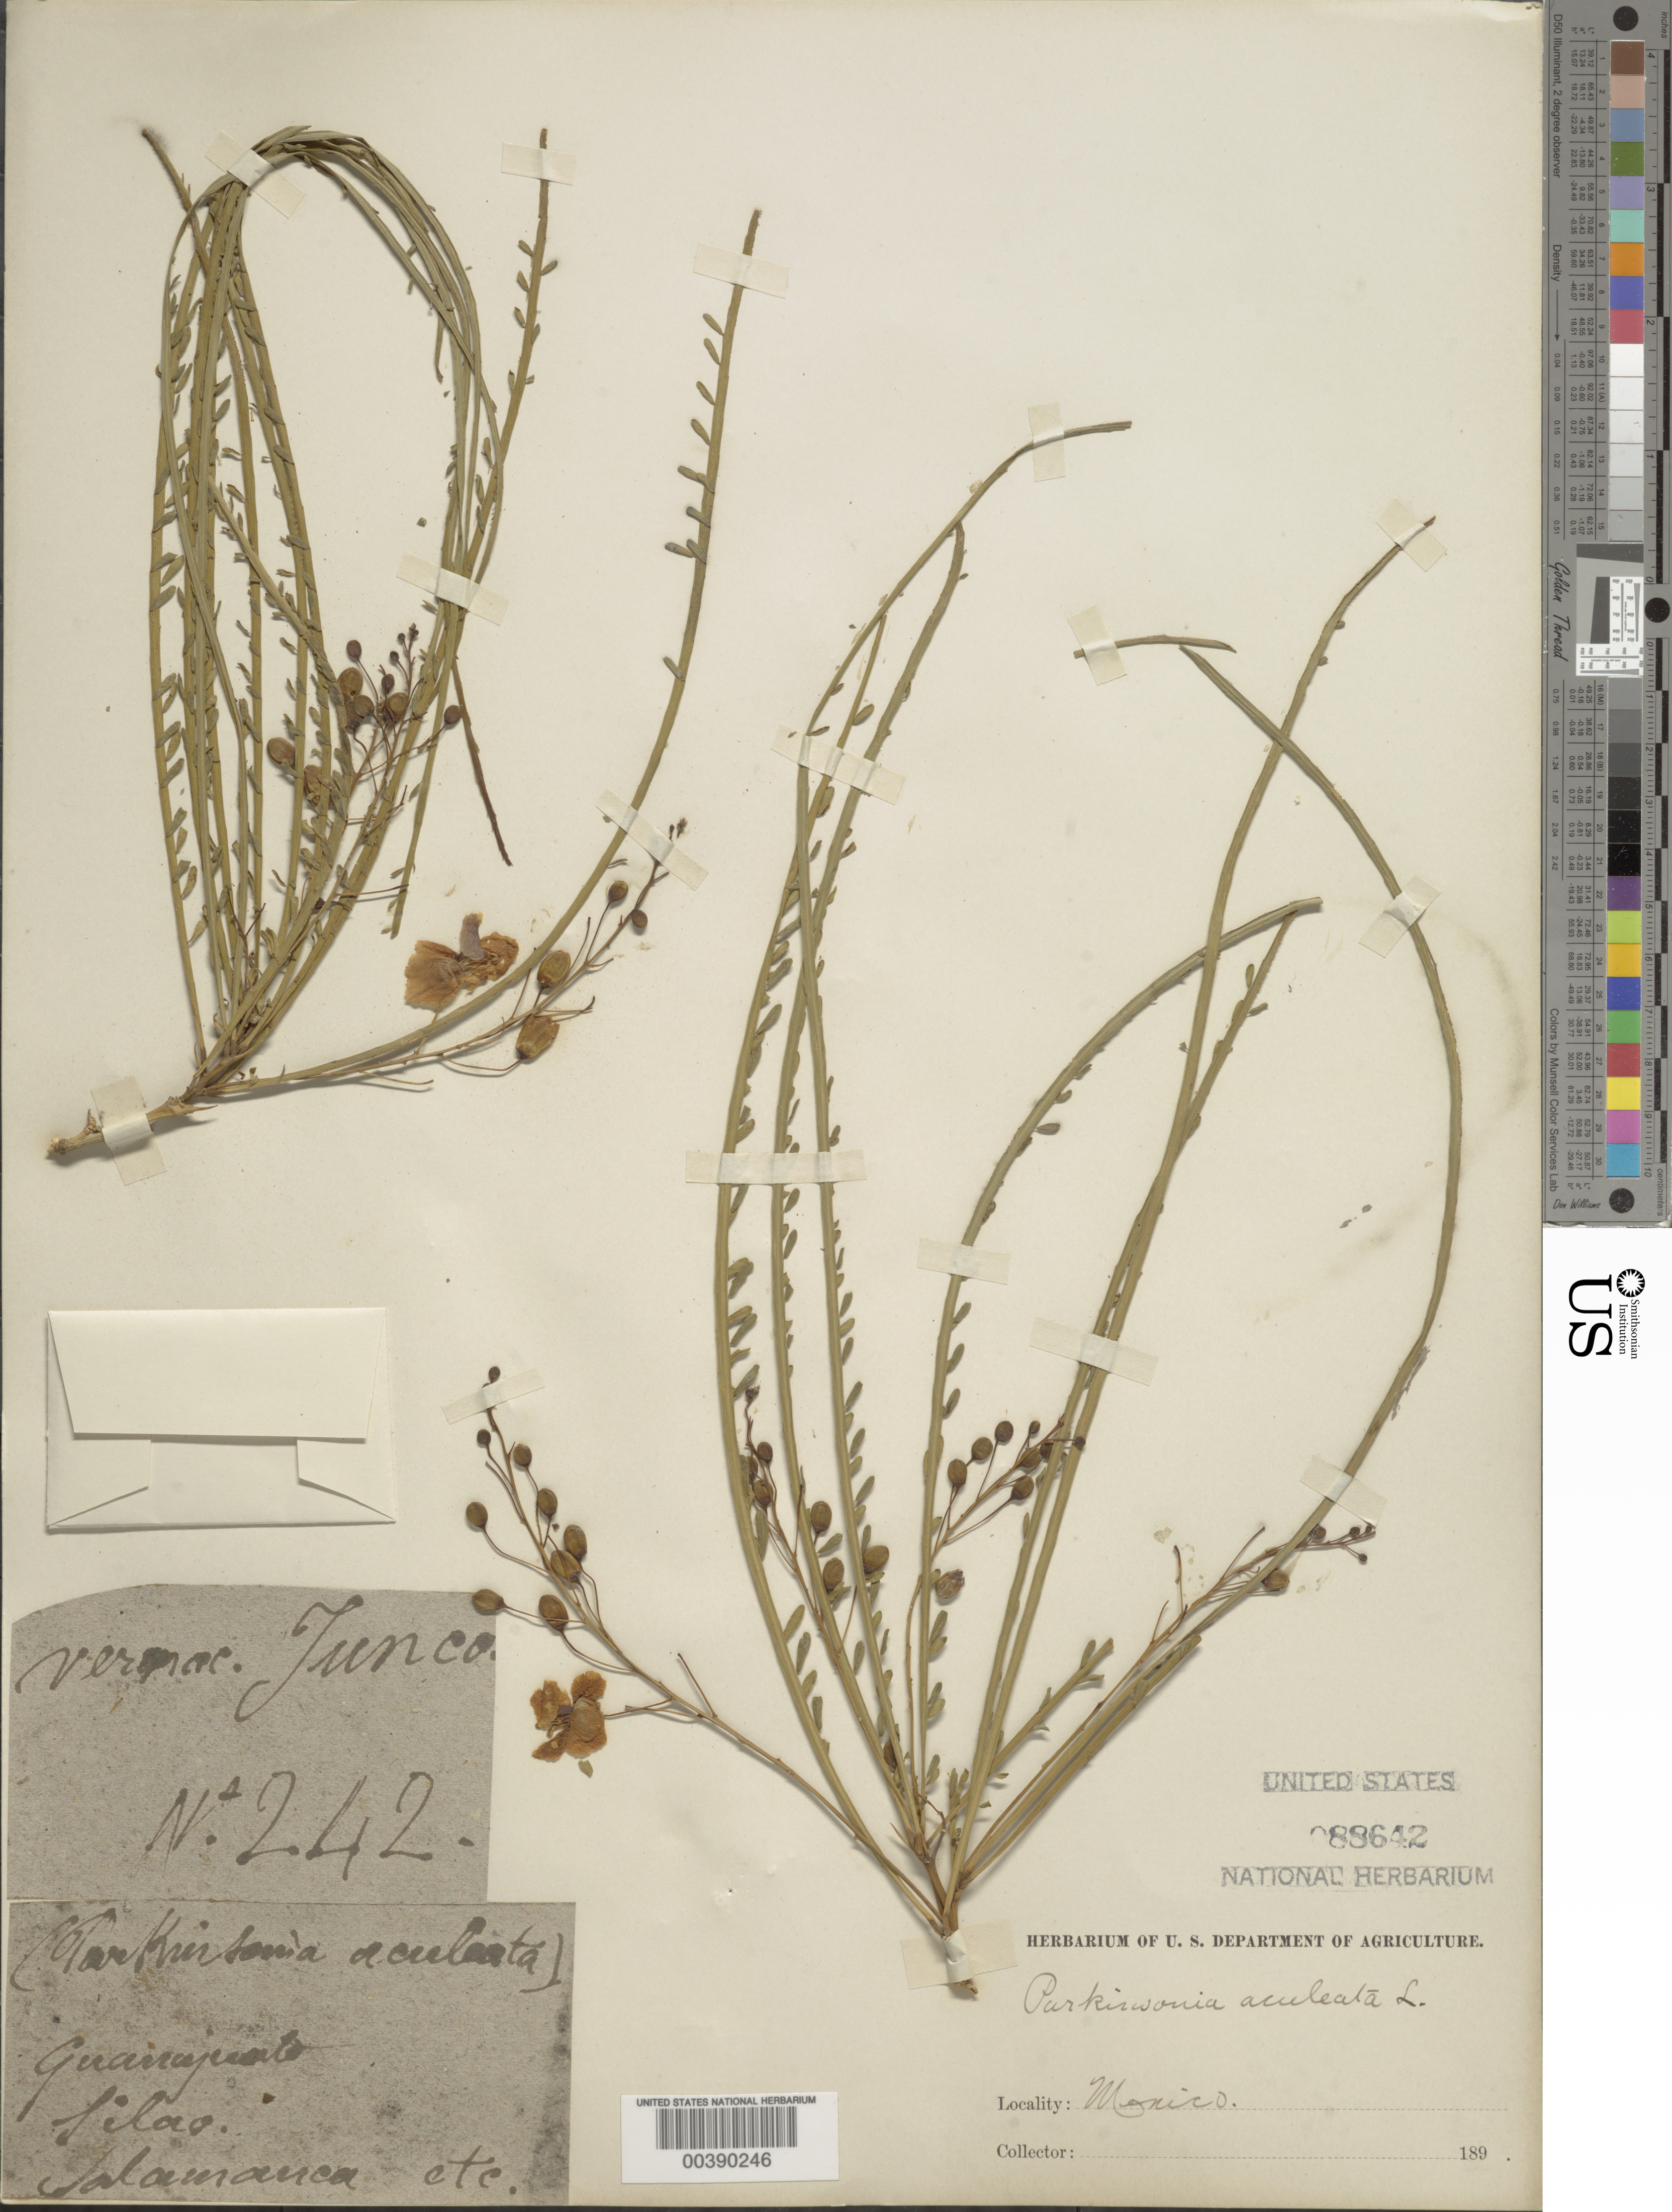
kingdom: Plantae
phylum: Tracheophyta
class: Magnoliopsida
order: Fabales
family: Fabaceae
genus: Parkinsonia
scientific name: Parkinsonia aculeata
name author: L.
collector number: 242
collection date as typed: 189-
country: Mexico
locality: Guanajunto; salamanca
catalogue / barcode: US 88642